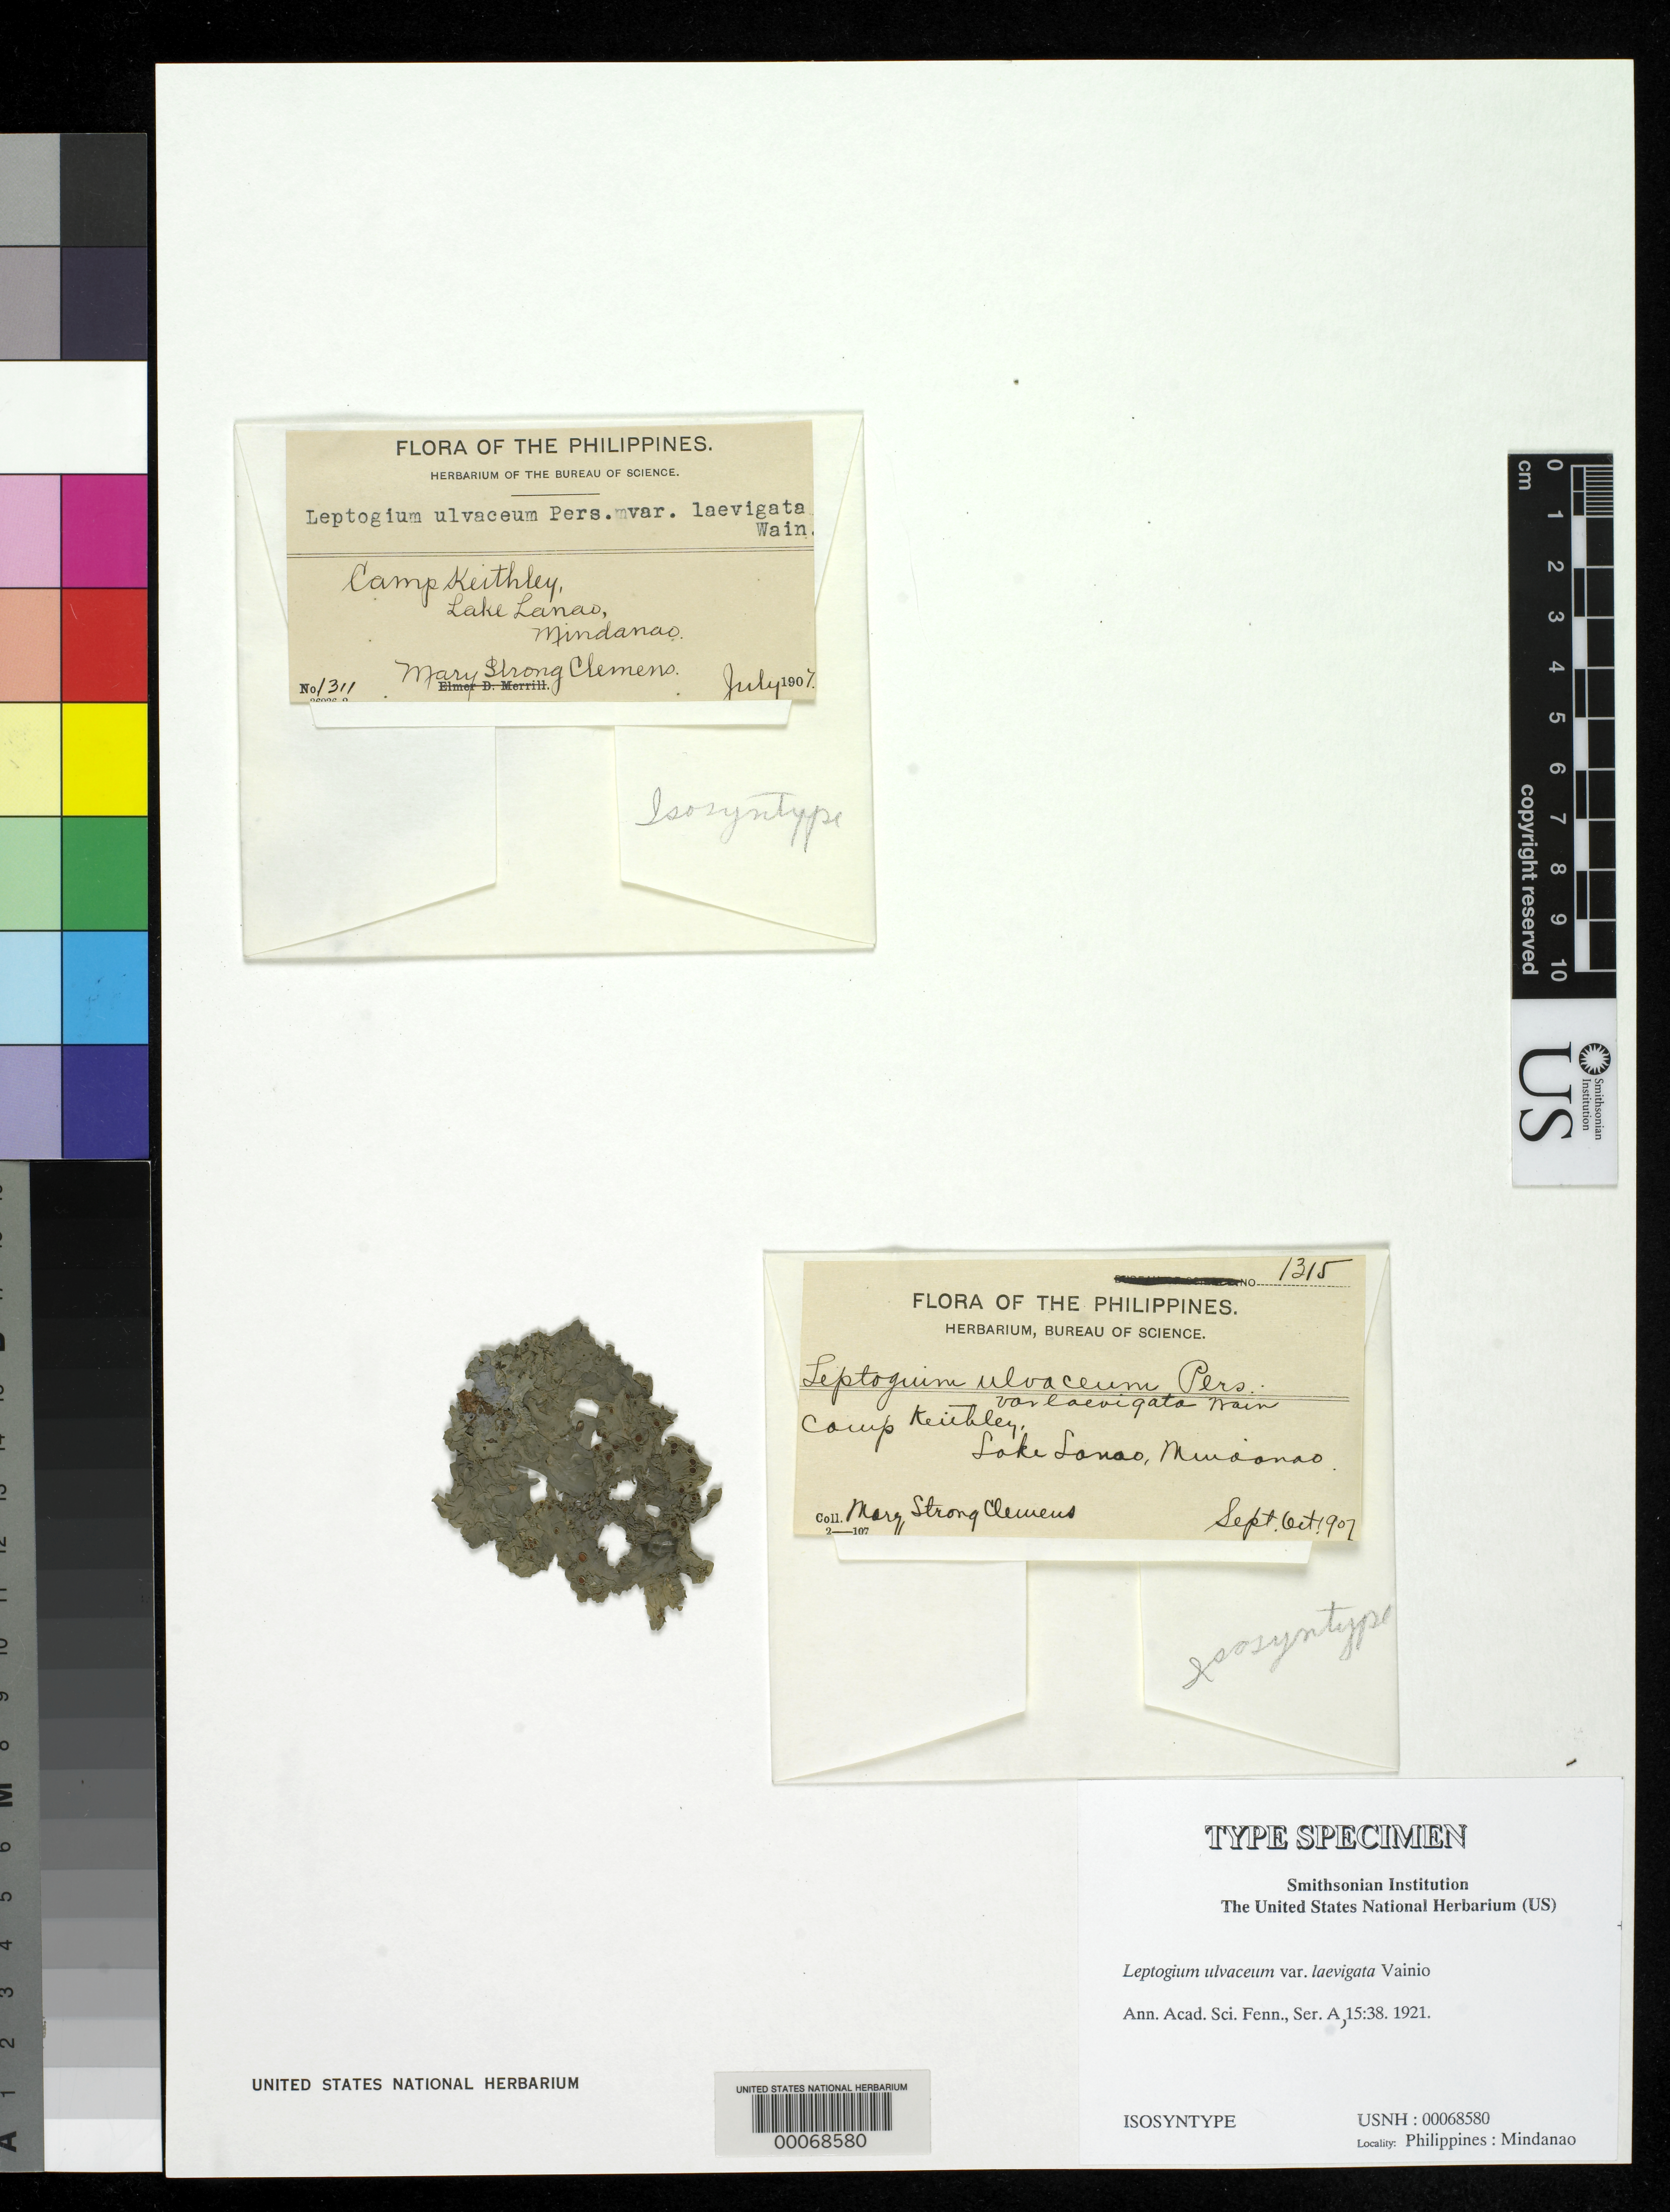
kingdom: Fungi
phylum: Ascomycota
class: Lecanoromycetes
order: Peltigerales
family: Collemataceae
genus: Leptogium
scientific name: Leptogium ulvaceum var. laevigata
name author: Vain.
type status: Isosyntype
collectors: M. S. Clemens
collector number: Bur. Sci. 1315, 1311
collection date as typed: Sep 1907 and -- Oct 1907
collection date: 1907-09,1907-10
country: Philippines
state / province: Muslim Mindanao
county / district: Lanao del Sur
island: Mindanao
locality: Camp Keithley, Lake Lanao.